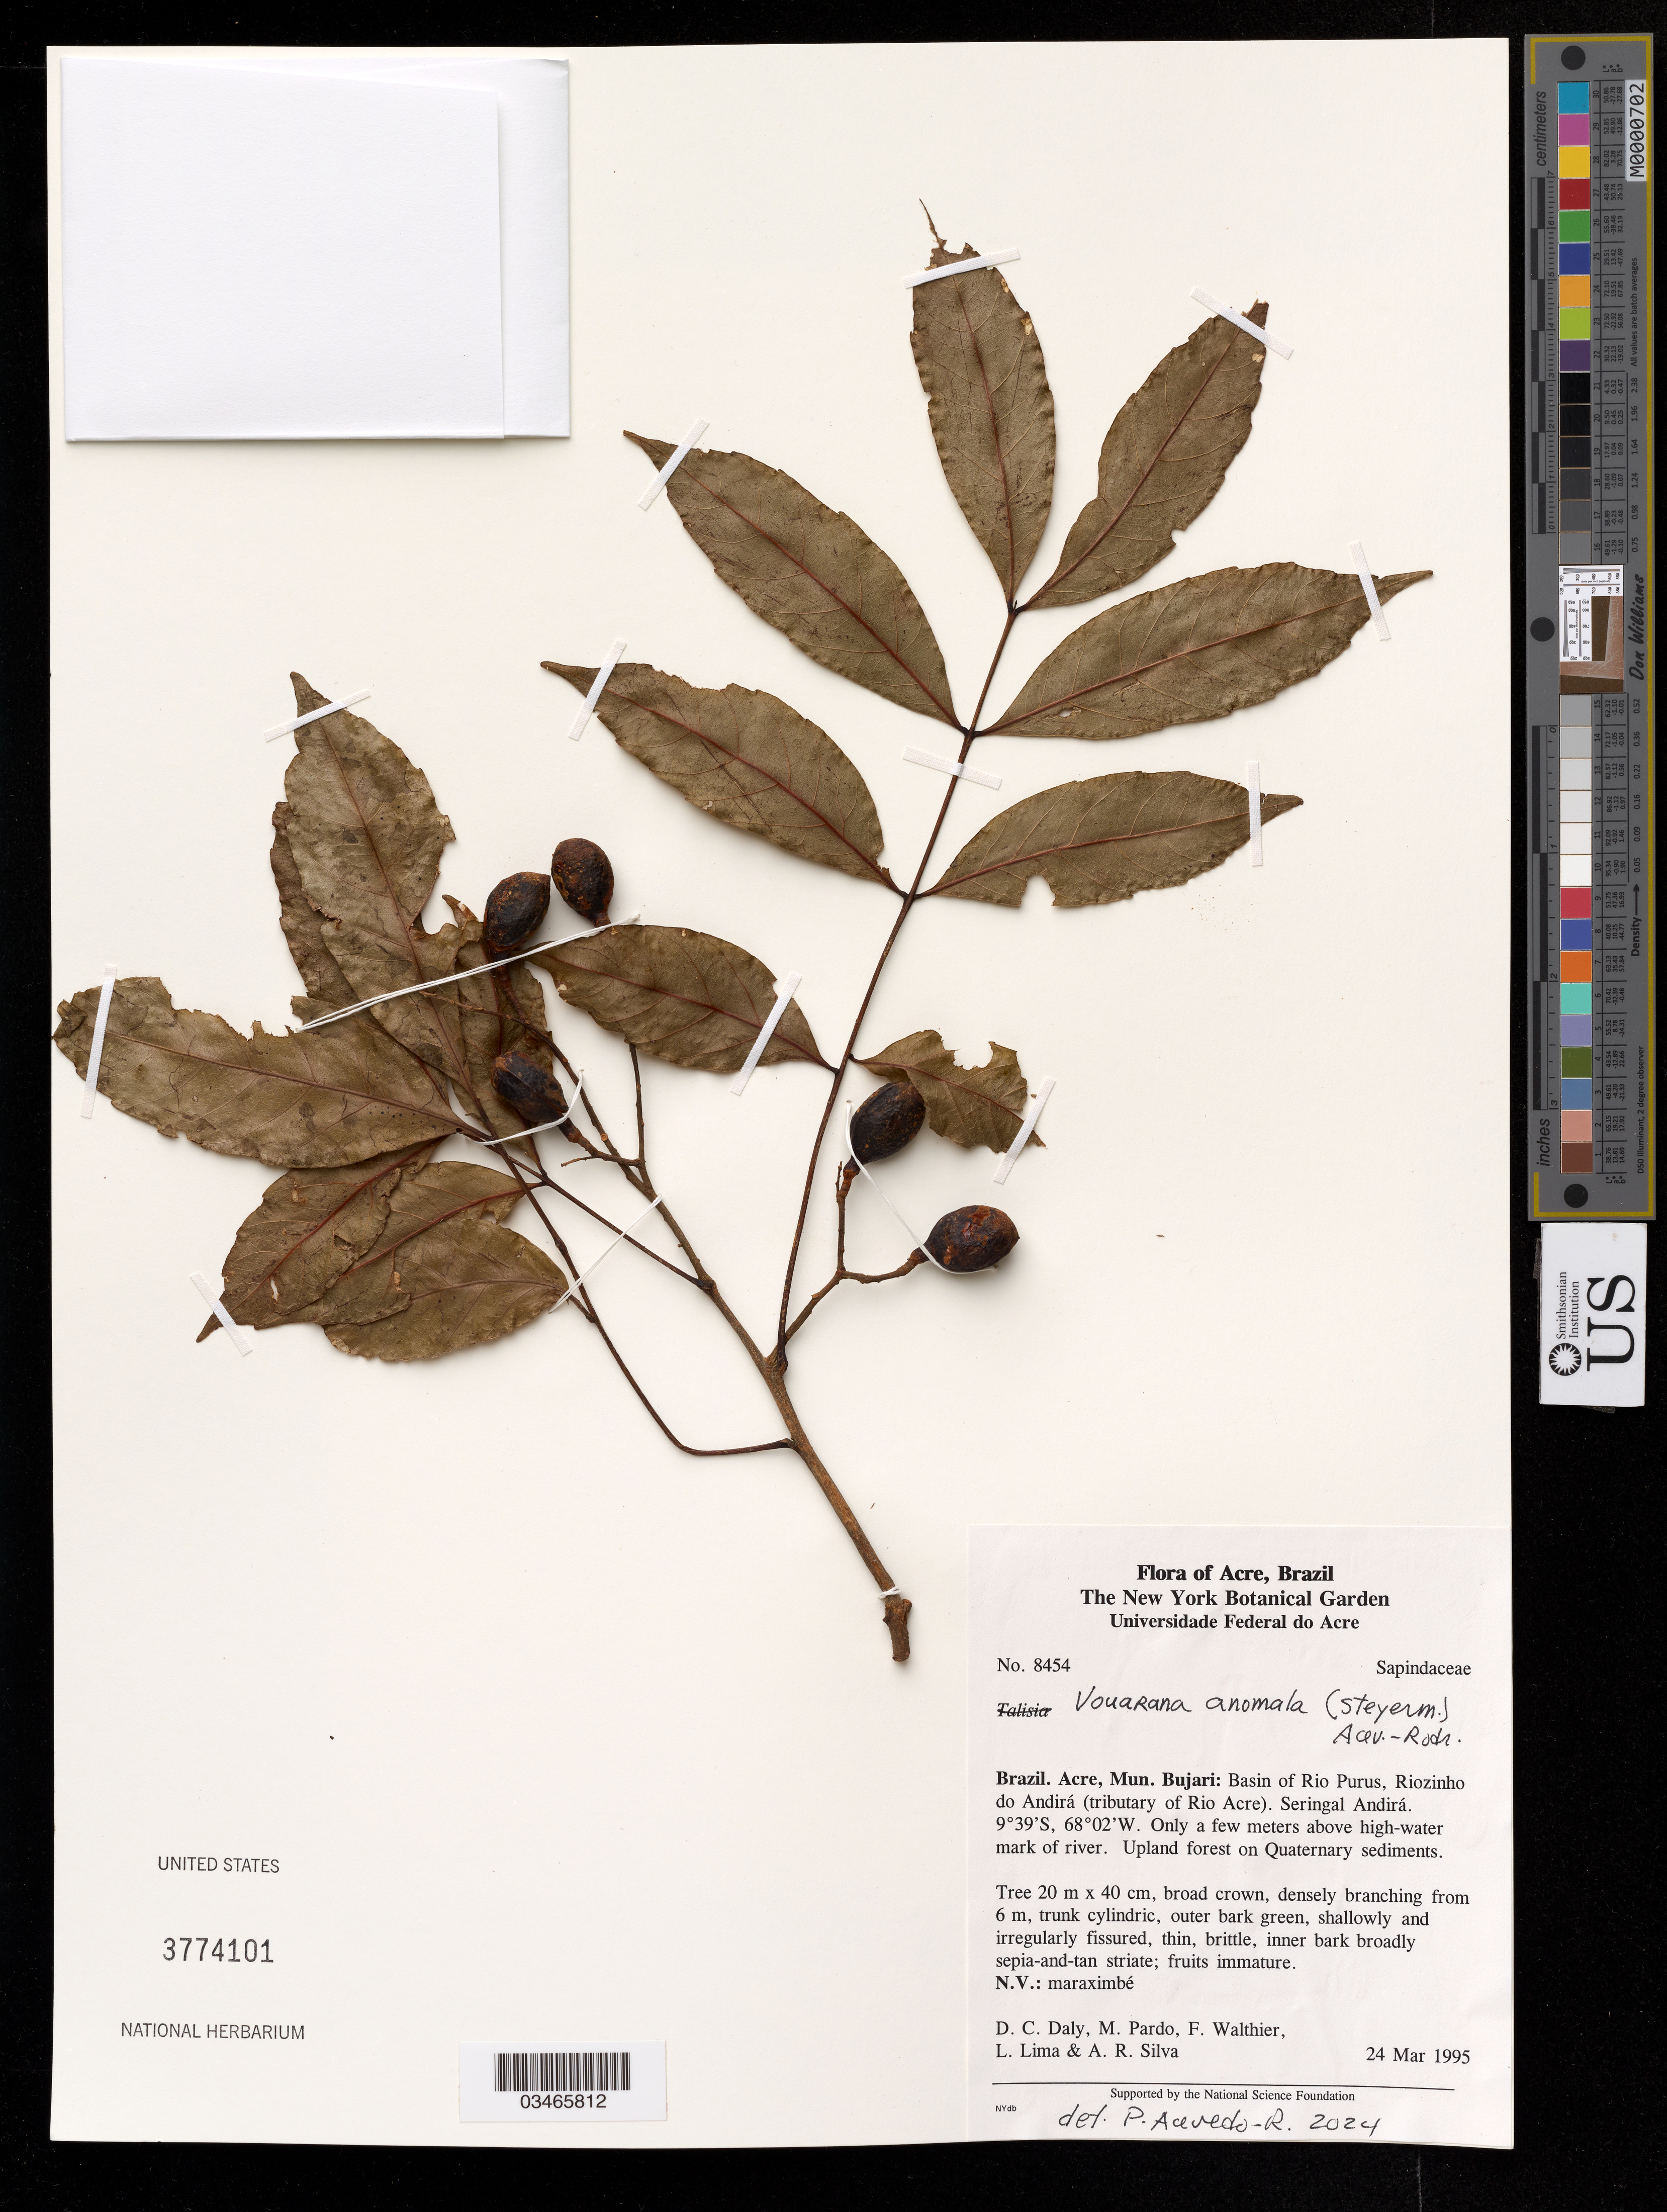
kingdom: Plantae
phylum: Tracheophyta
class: Magnoliopsida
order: Sapindales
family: Sapindaceae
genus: Vouarana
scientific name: Vouarana anomala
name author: (Steyerm.) Acev.-Rodr.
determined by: Acevedo-Rodriguez, P., (US), Smithsonian Institution - National Museum of Natural History (UNITED STATES)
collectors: M. Pardo, D. C. Daly & L. Lima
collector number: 8454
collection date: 1995-03-24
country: Brazil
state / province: Acre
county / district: Bujari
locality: Rio Branco, Riozinho do Andirá, afluente do Rio.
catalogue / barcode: US 3774101